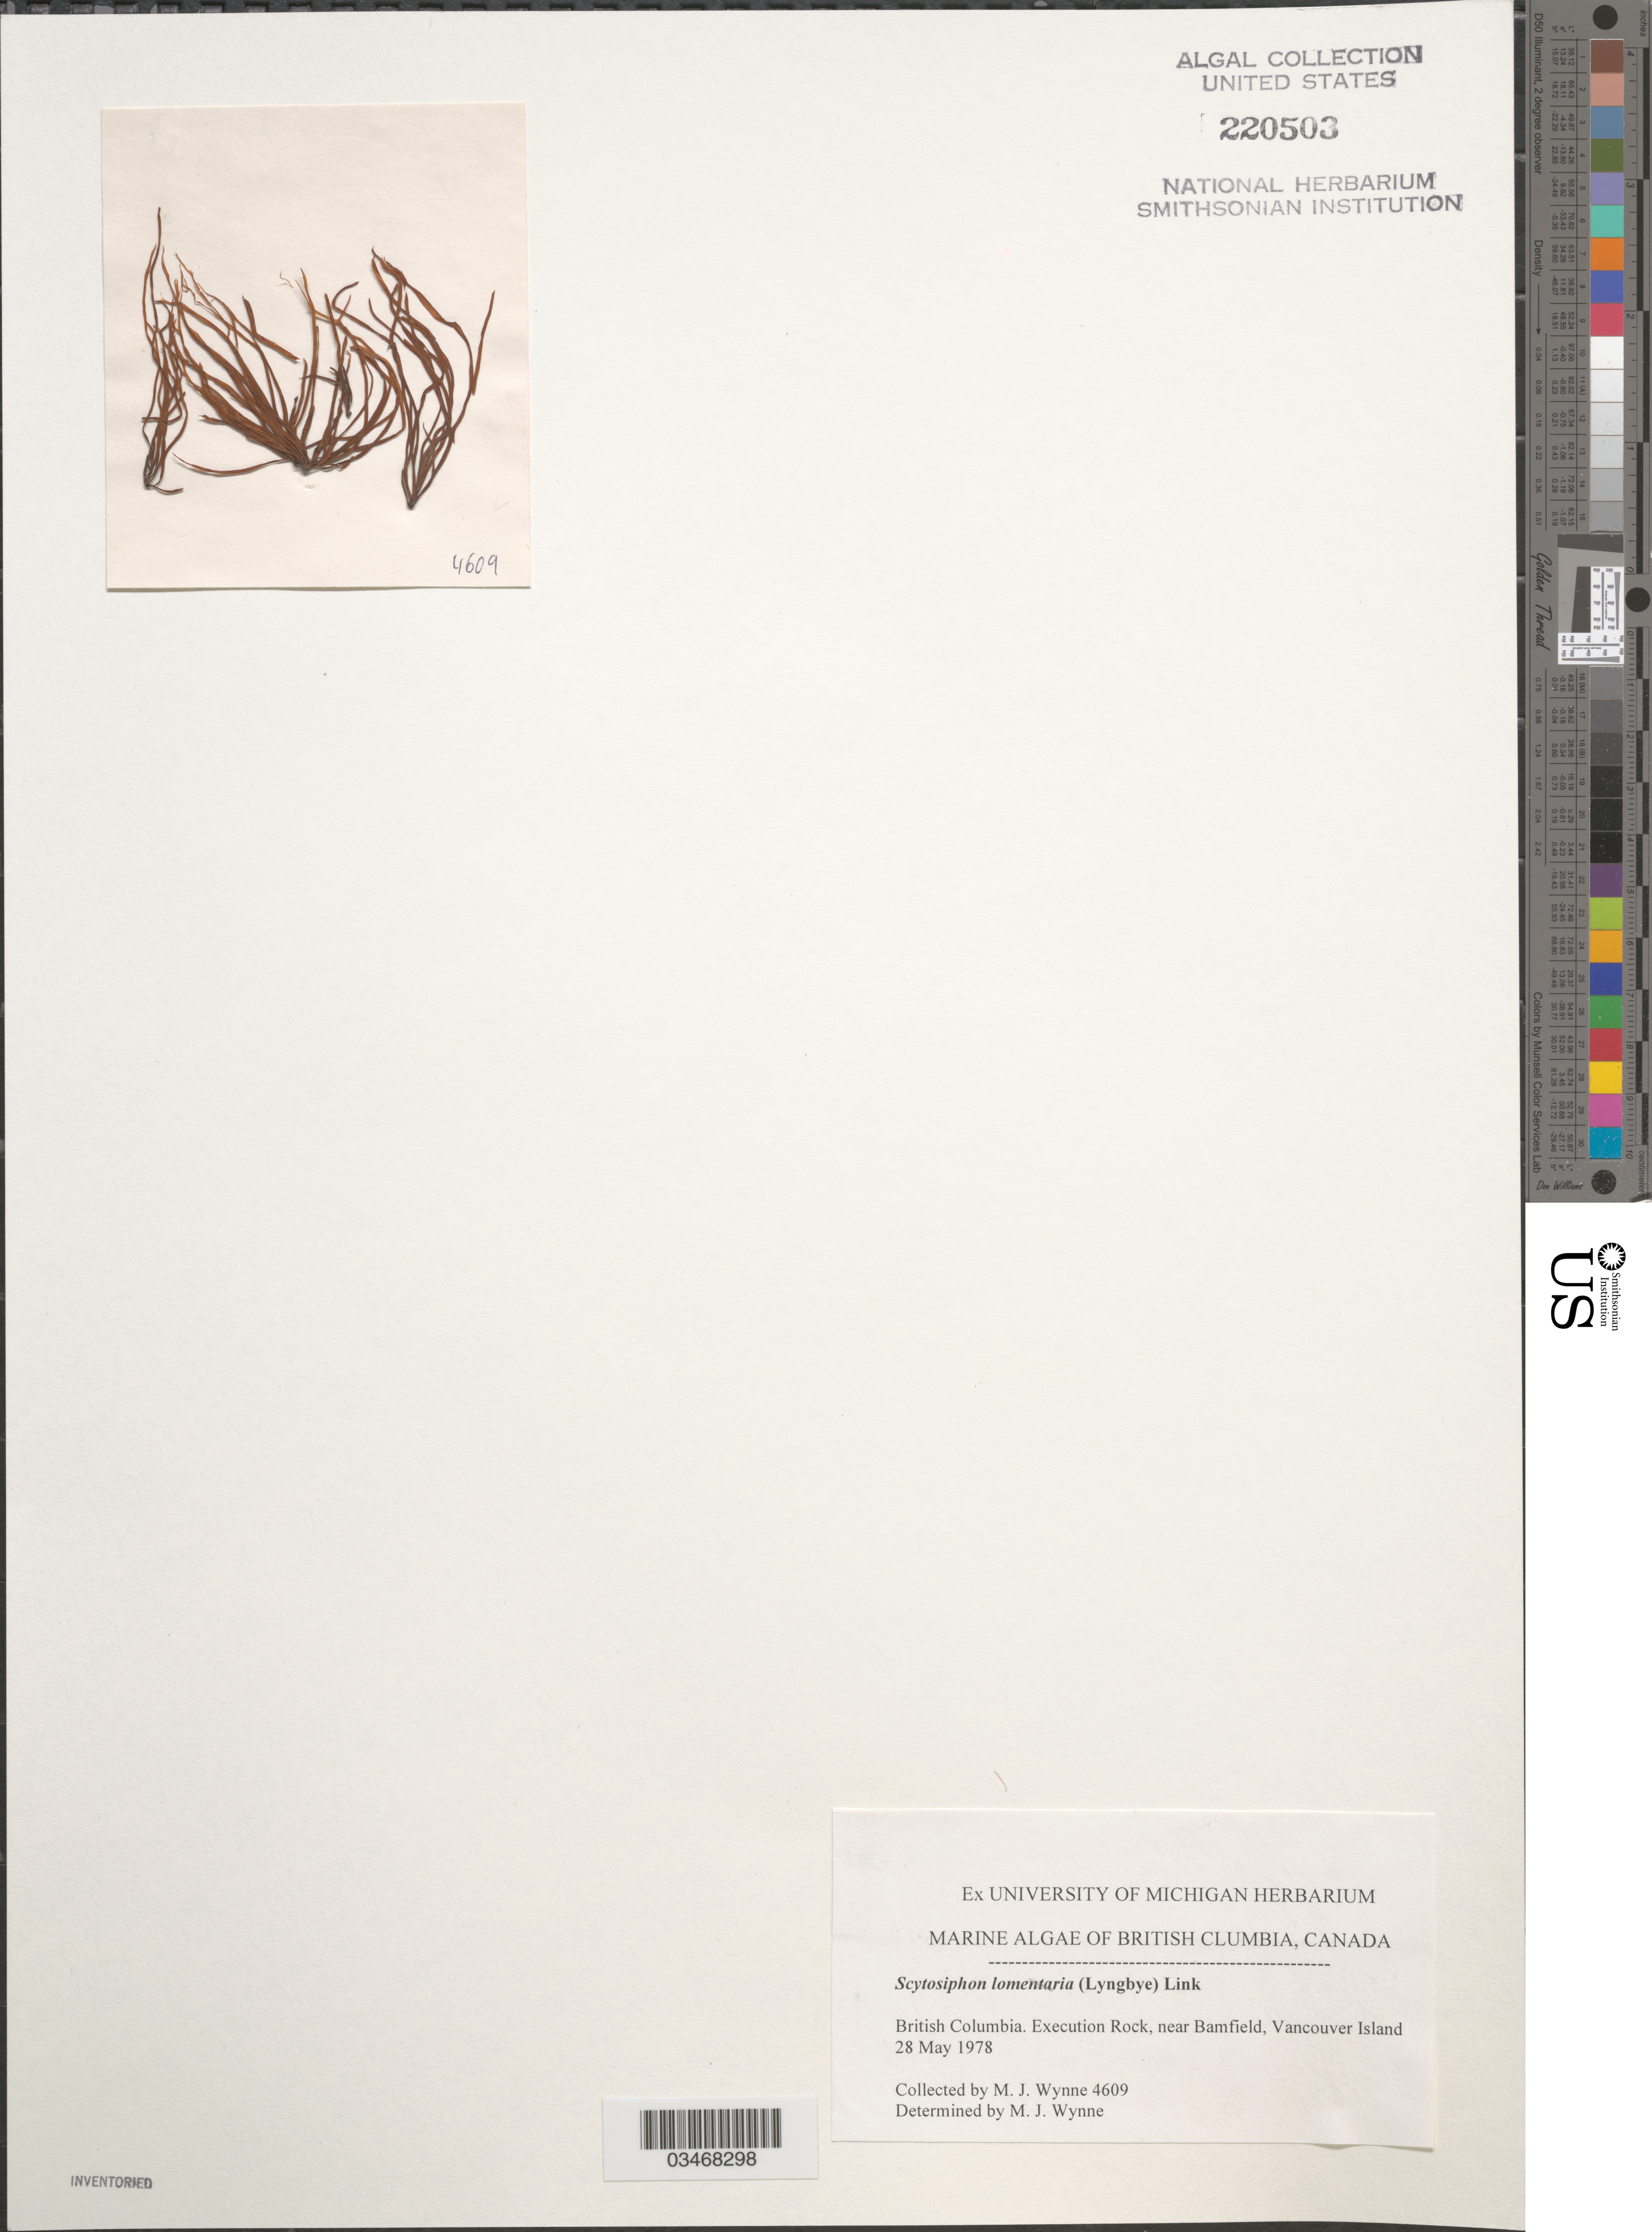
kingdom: Chromista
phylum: Ochrophyta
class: Phaeophyceae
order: Scytosiphonales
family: Scytosiphonaceae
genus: Scytosiphon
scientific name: Scytosiphon lomentaria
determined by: Wynne, M. J.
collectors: M.J. Wynne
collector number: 4609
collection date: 1978-05-28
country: Canada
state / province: British Columbia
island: Vancouver Island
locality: Execution Rock, near Bamfield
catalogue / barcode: US 220503